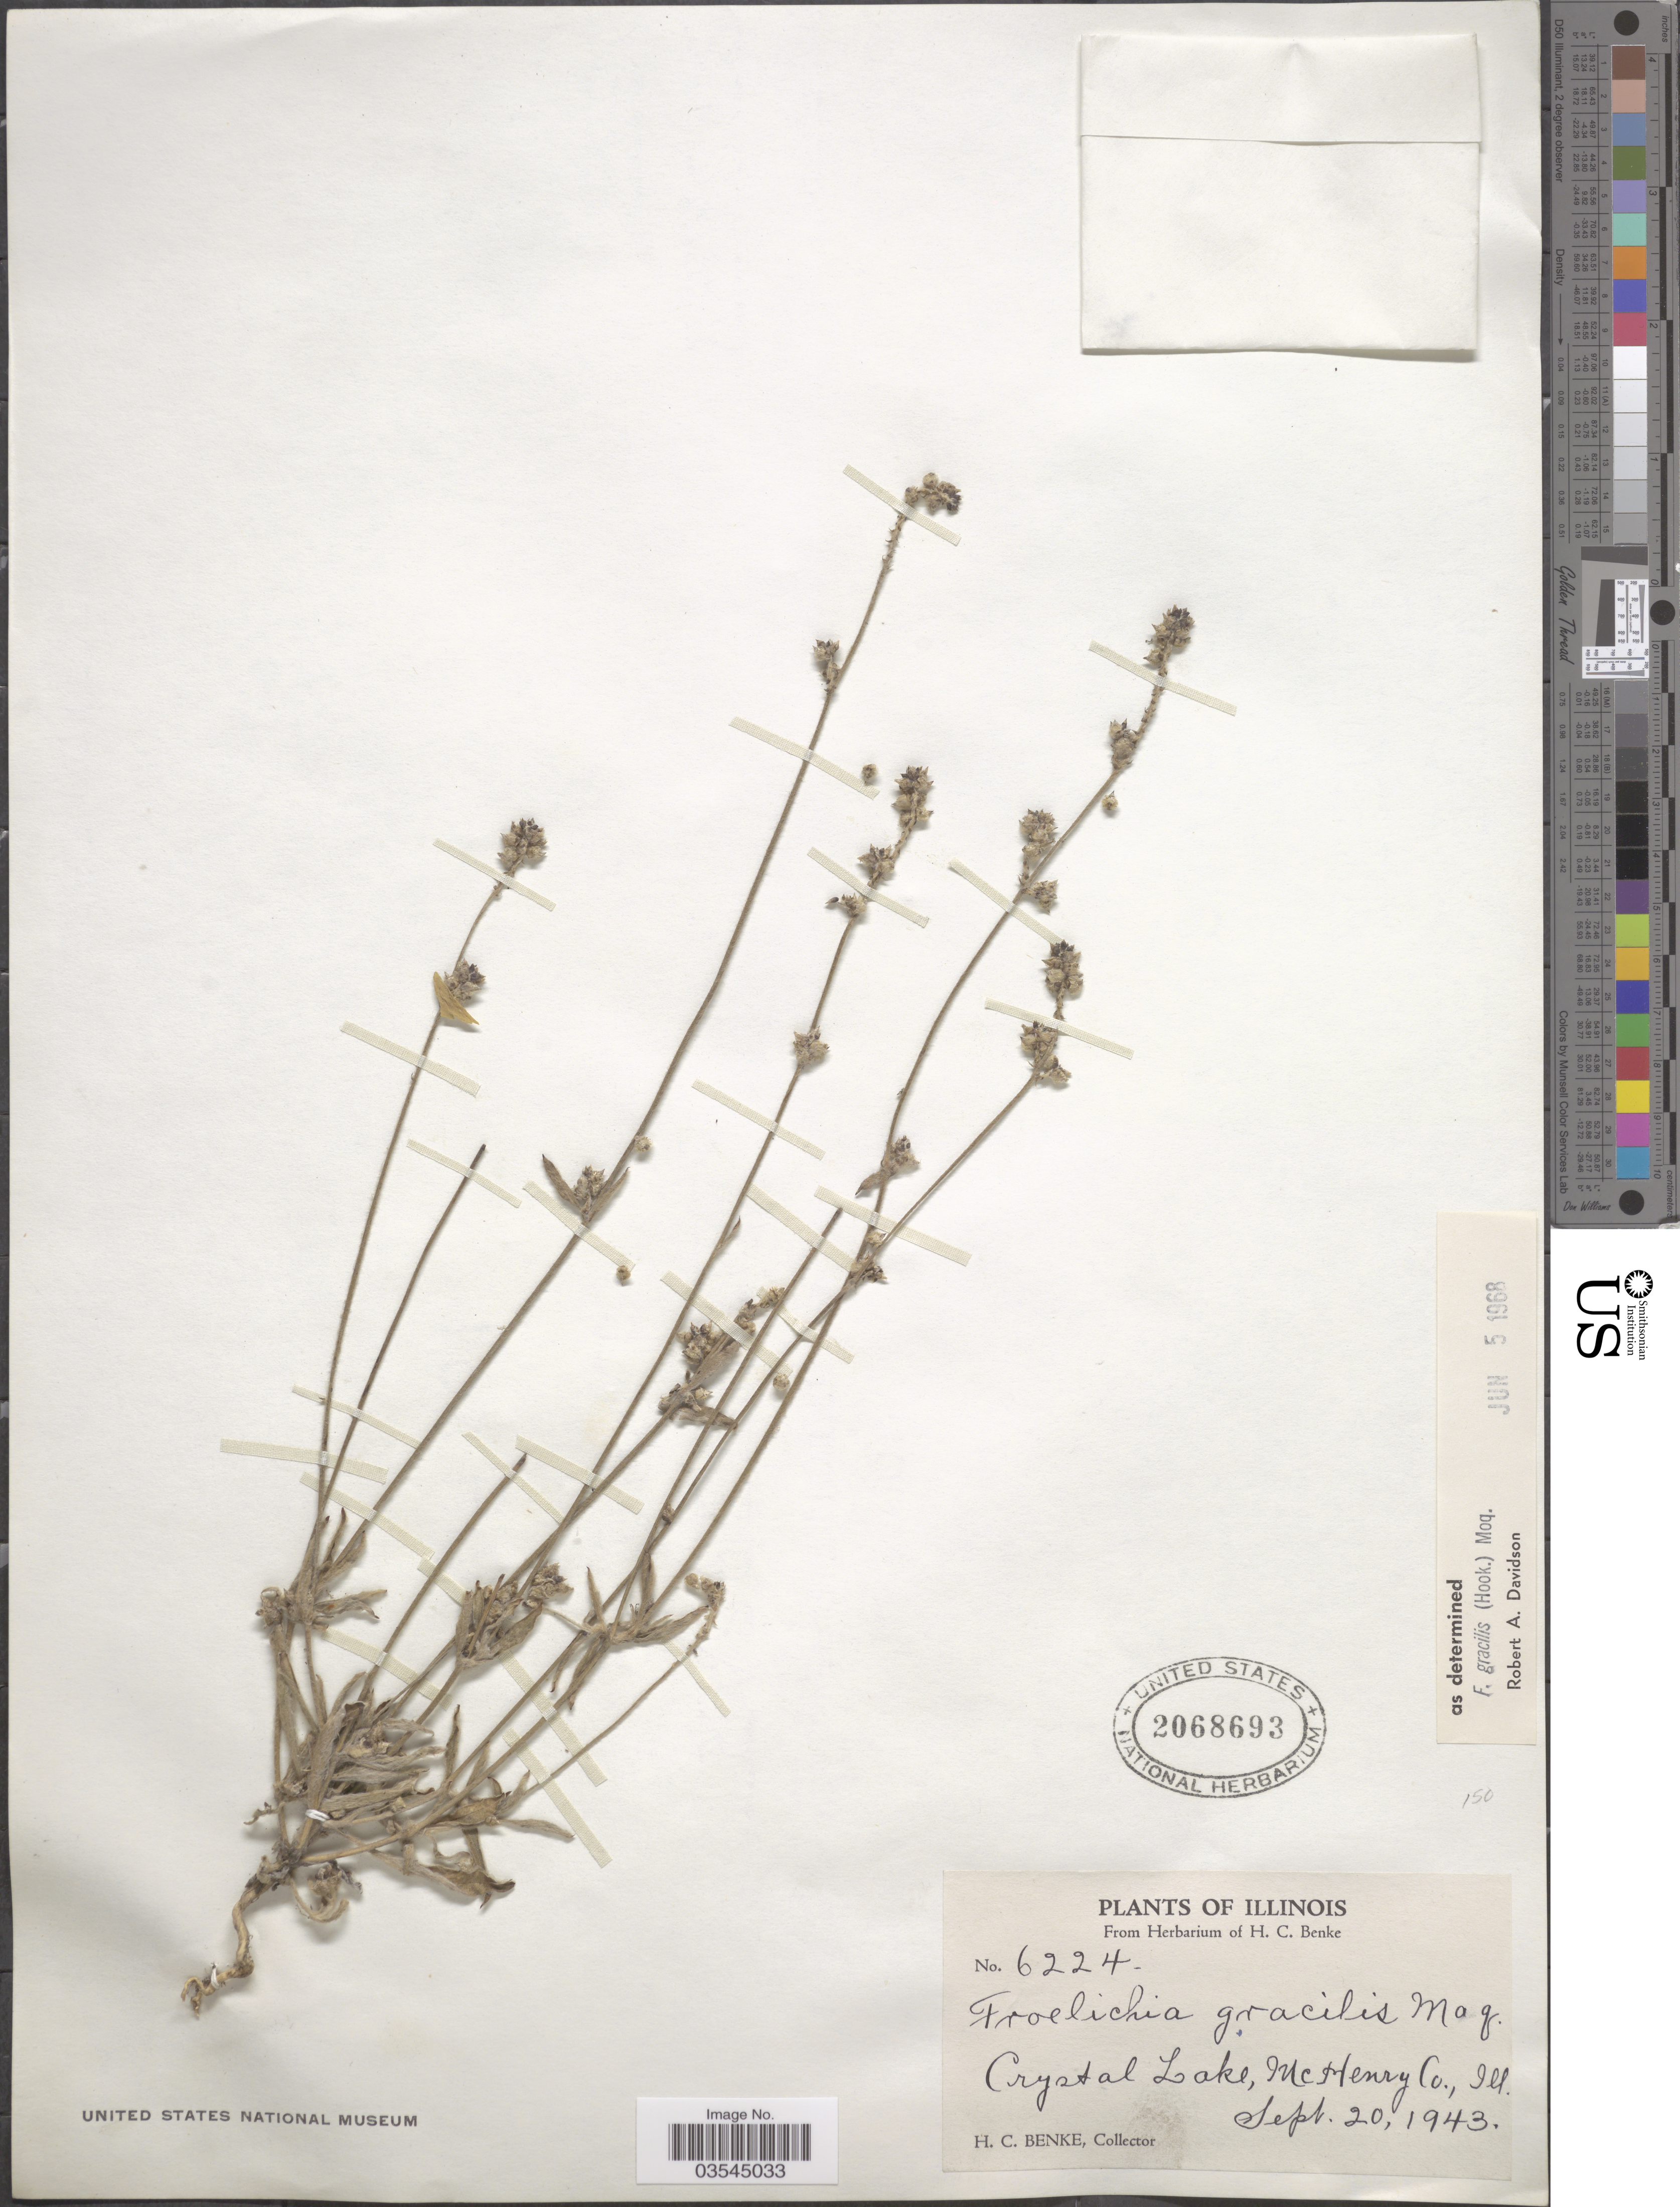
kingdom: Plantae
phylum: Tracheophyta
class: Magnoliopsida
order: Caryophyllales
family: Amaranthaceae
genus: Froelichia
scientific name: Froelichia gracilis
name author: (Hook.) Moq.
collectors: H. Benke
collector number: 6224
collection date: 1943-09-20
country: United States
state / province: Illinois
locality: Crystal Lake, McHenry Co.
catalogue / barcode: US 2068693